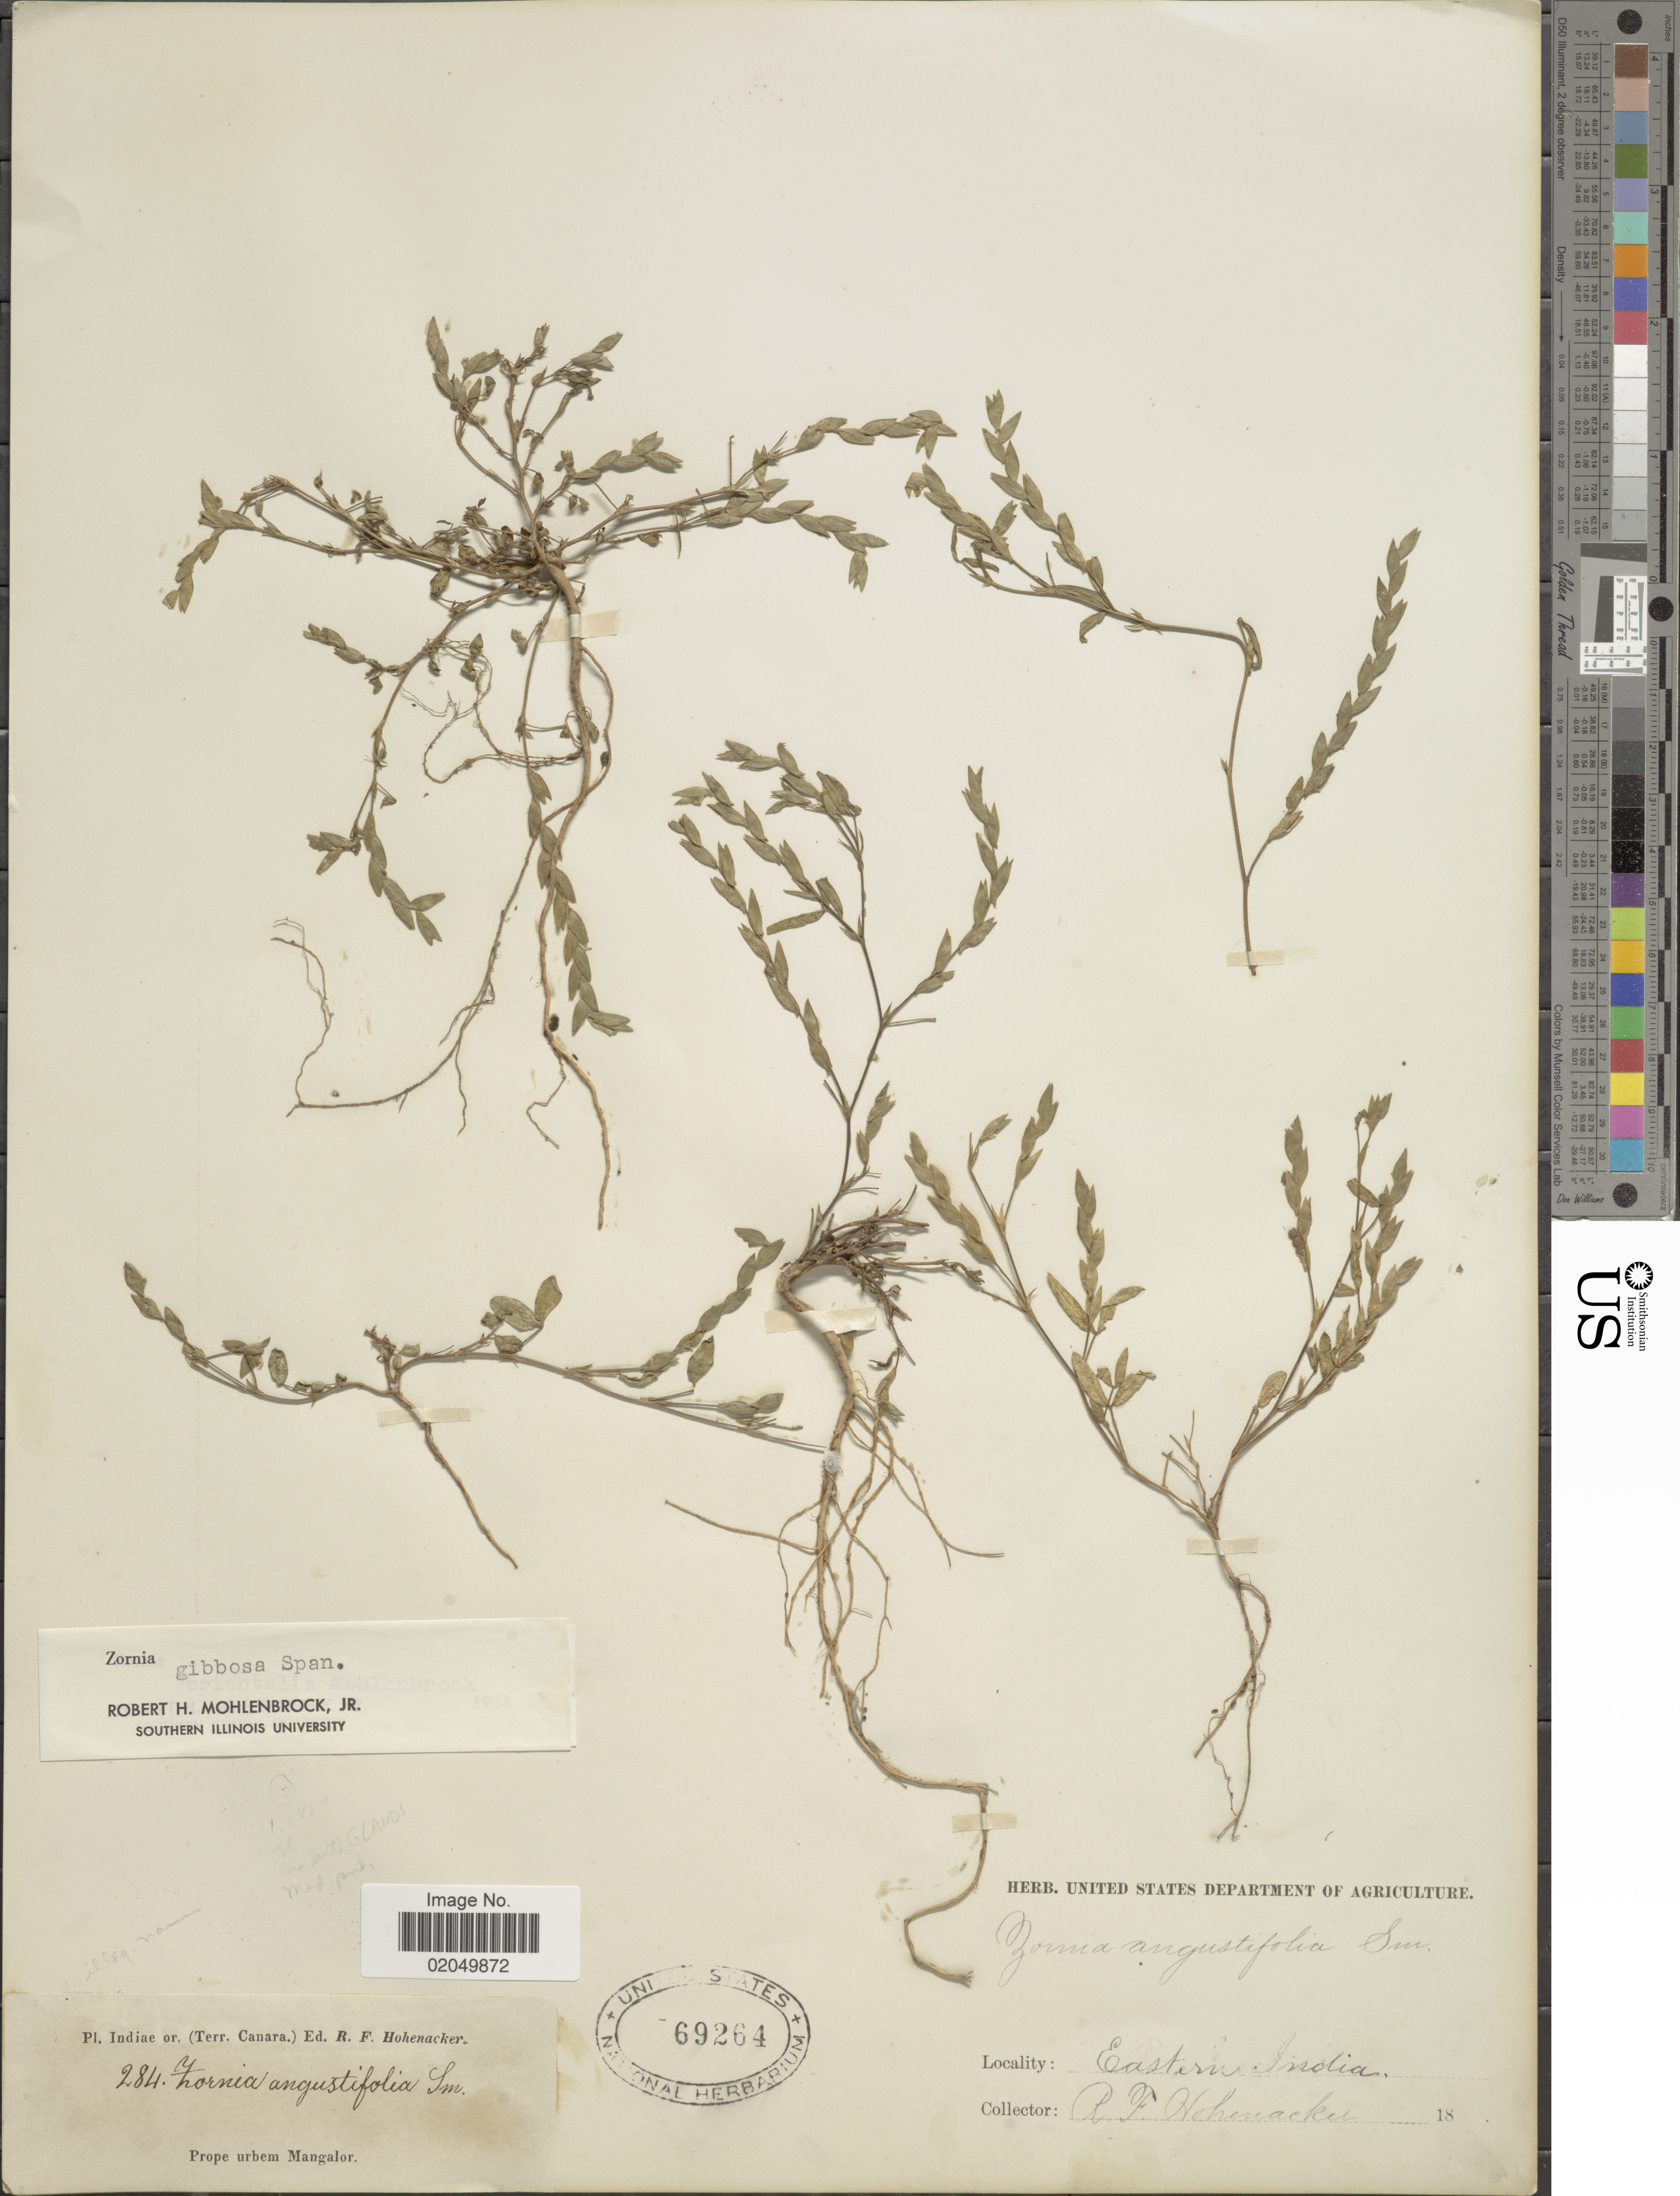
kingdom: Plantae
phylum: Tracheophyta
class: Magnoliopsida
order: Fabales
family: Fabaceae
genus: Zornia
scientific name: Zornia gibbosa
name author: Spanoghe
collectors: R. F. Hohenacker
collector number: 284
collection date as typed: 18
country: India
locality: Eastern India, Canara, prope urbem Mangalor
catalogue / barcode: US 69264